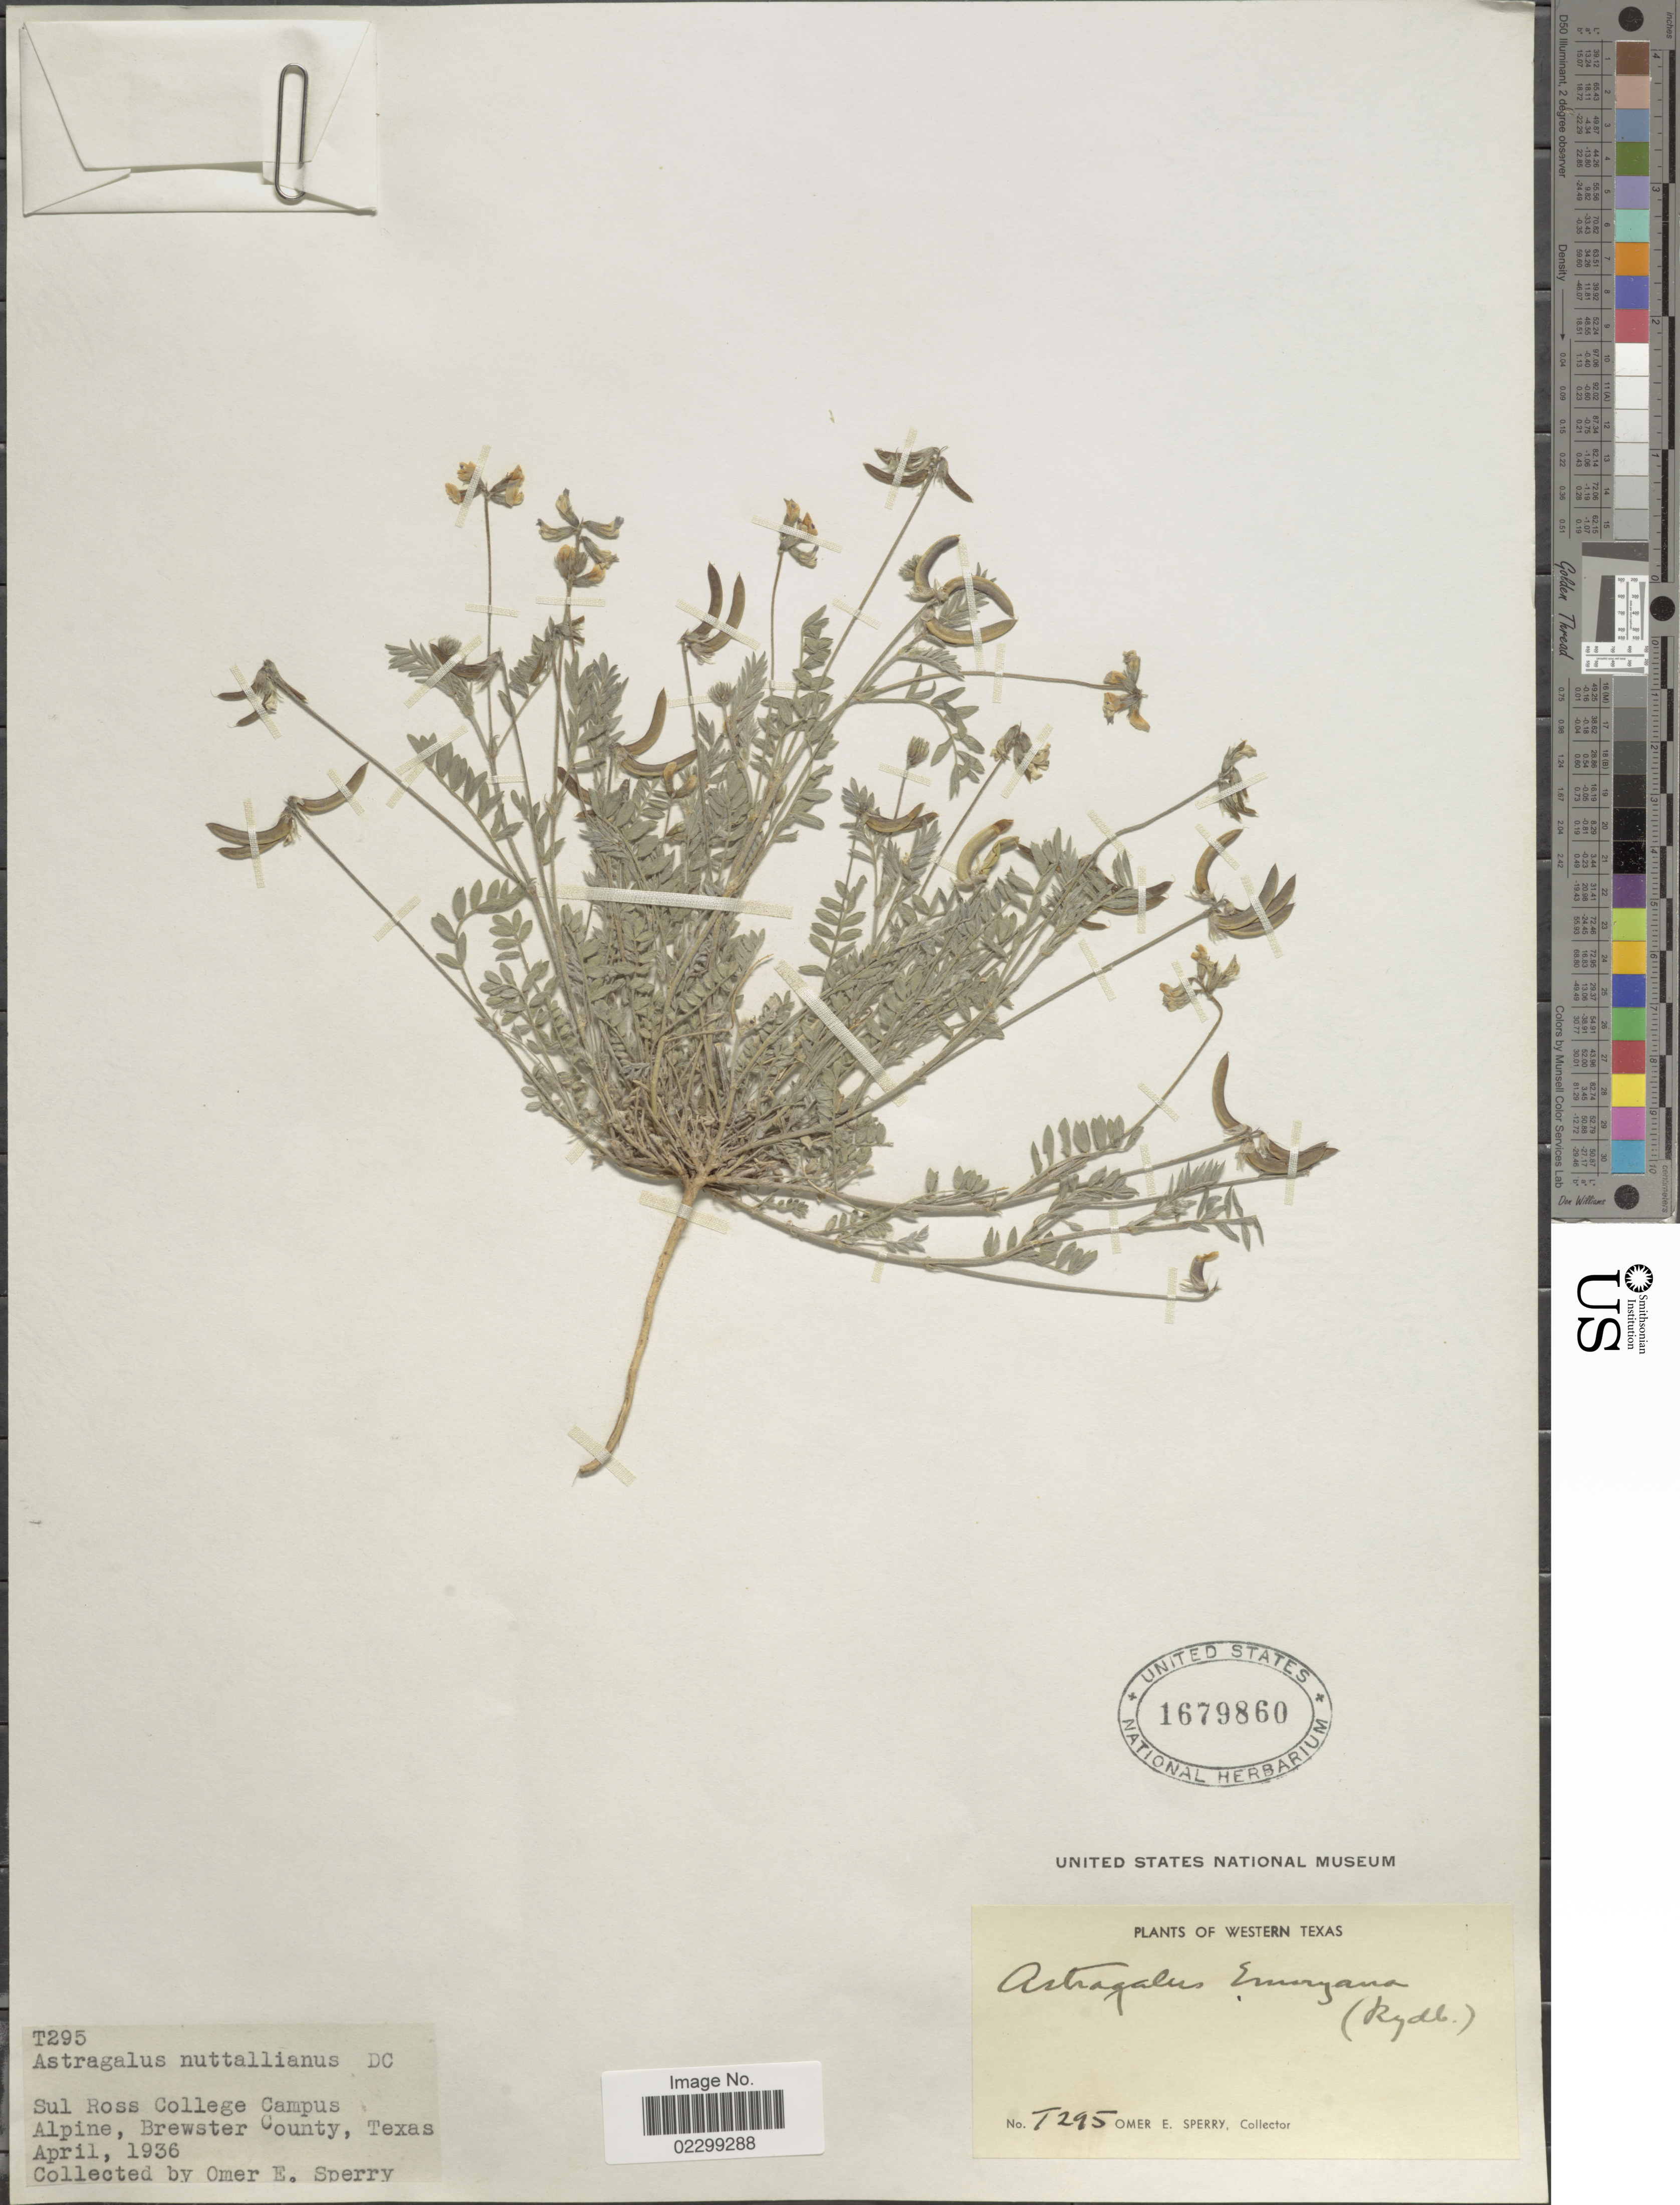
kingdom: Plantae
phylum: Tracheophyta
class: Magnoliopsida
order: Fabales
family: Fabaceae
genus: Astragalus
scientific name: Astragalus austrinus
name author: (Small) O.E. Schulz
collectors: O. E. Sperry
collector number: T295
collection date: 1936-04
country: United States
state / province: Texas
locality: Western Texas, Sul Ross College Campus Alpine, Brewster County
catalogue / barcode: US 1679860